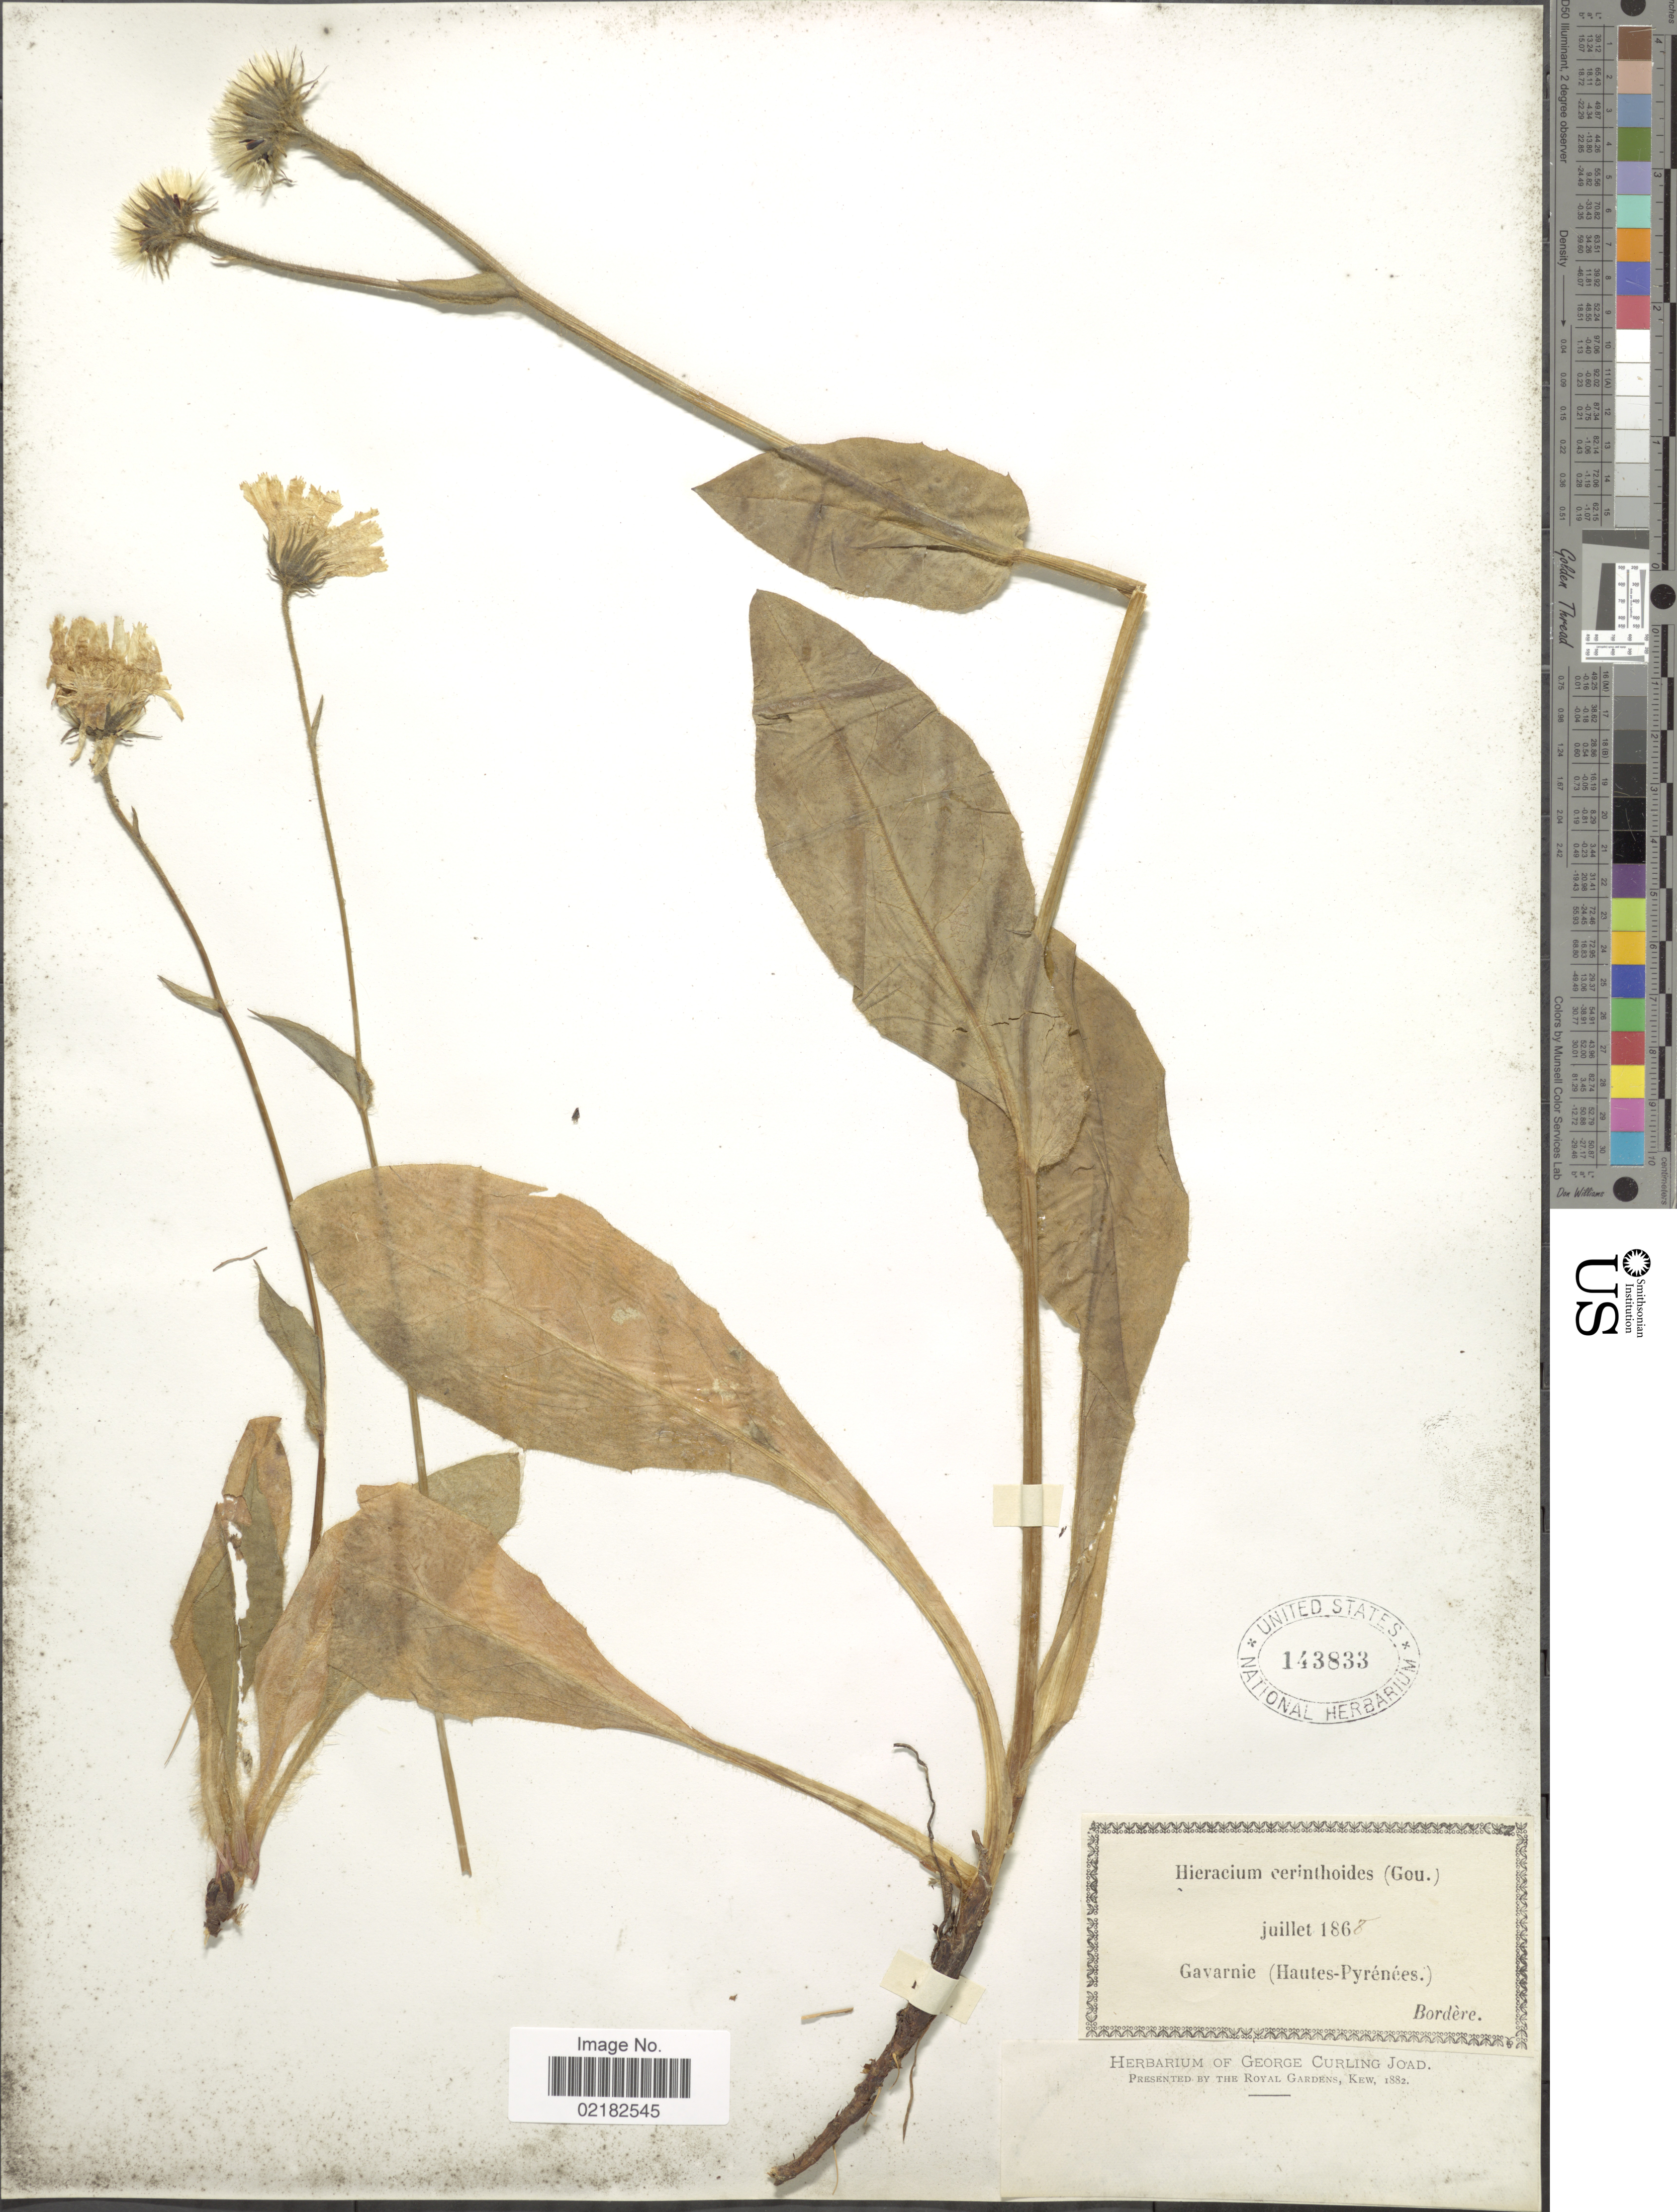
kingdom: Plantae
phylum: Tracheophyta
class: Magnoliopsida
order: Asterales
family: Asteraceae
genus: Hieracium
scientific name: Hieracium cerinthoides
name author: L.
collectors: -. Bordère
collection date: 1868-07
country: France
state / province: Occitanie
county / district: Hautes-Pyrénées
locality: Gavarnie (Hautes-Pyrenees)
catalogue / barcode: US 143833